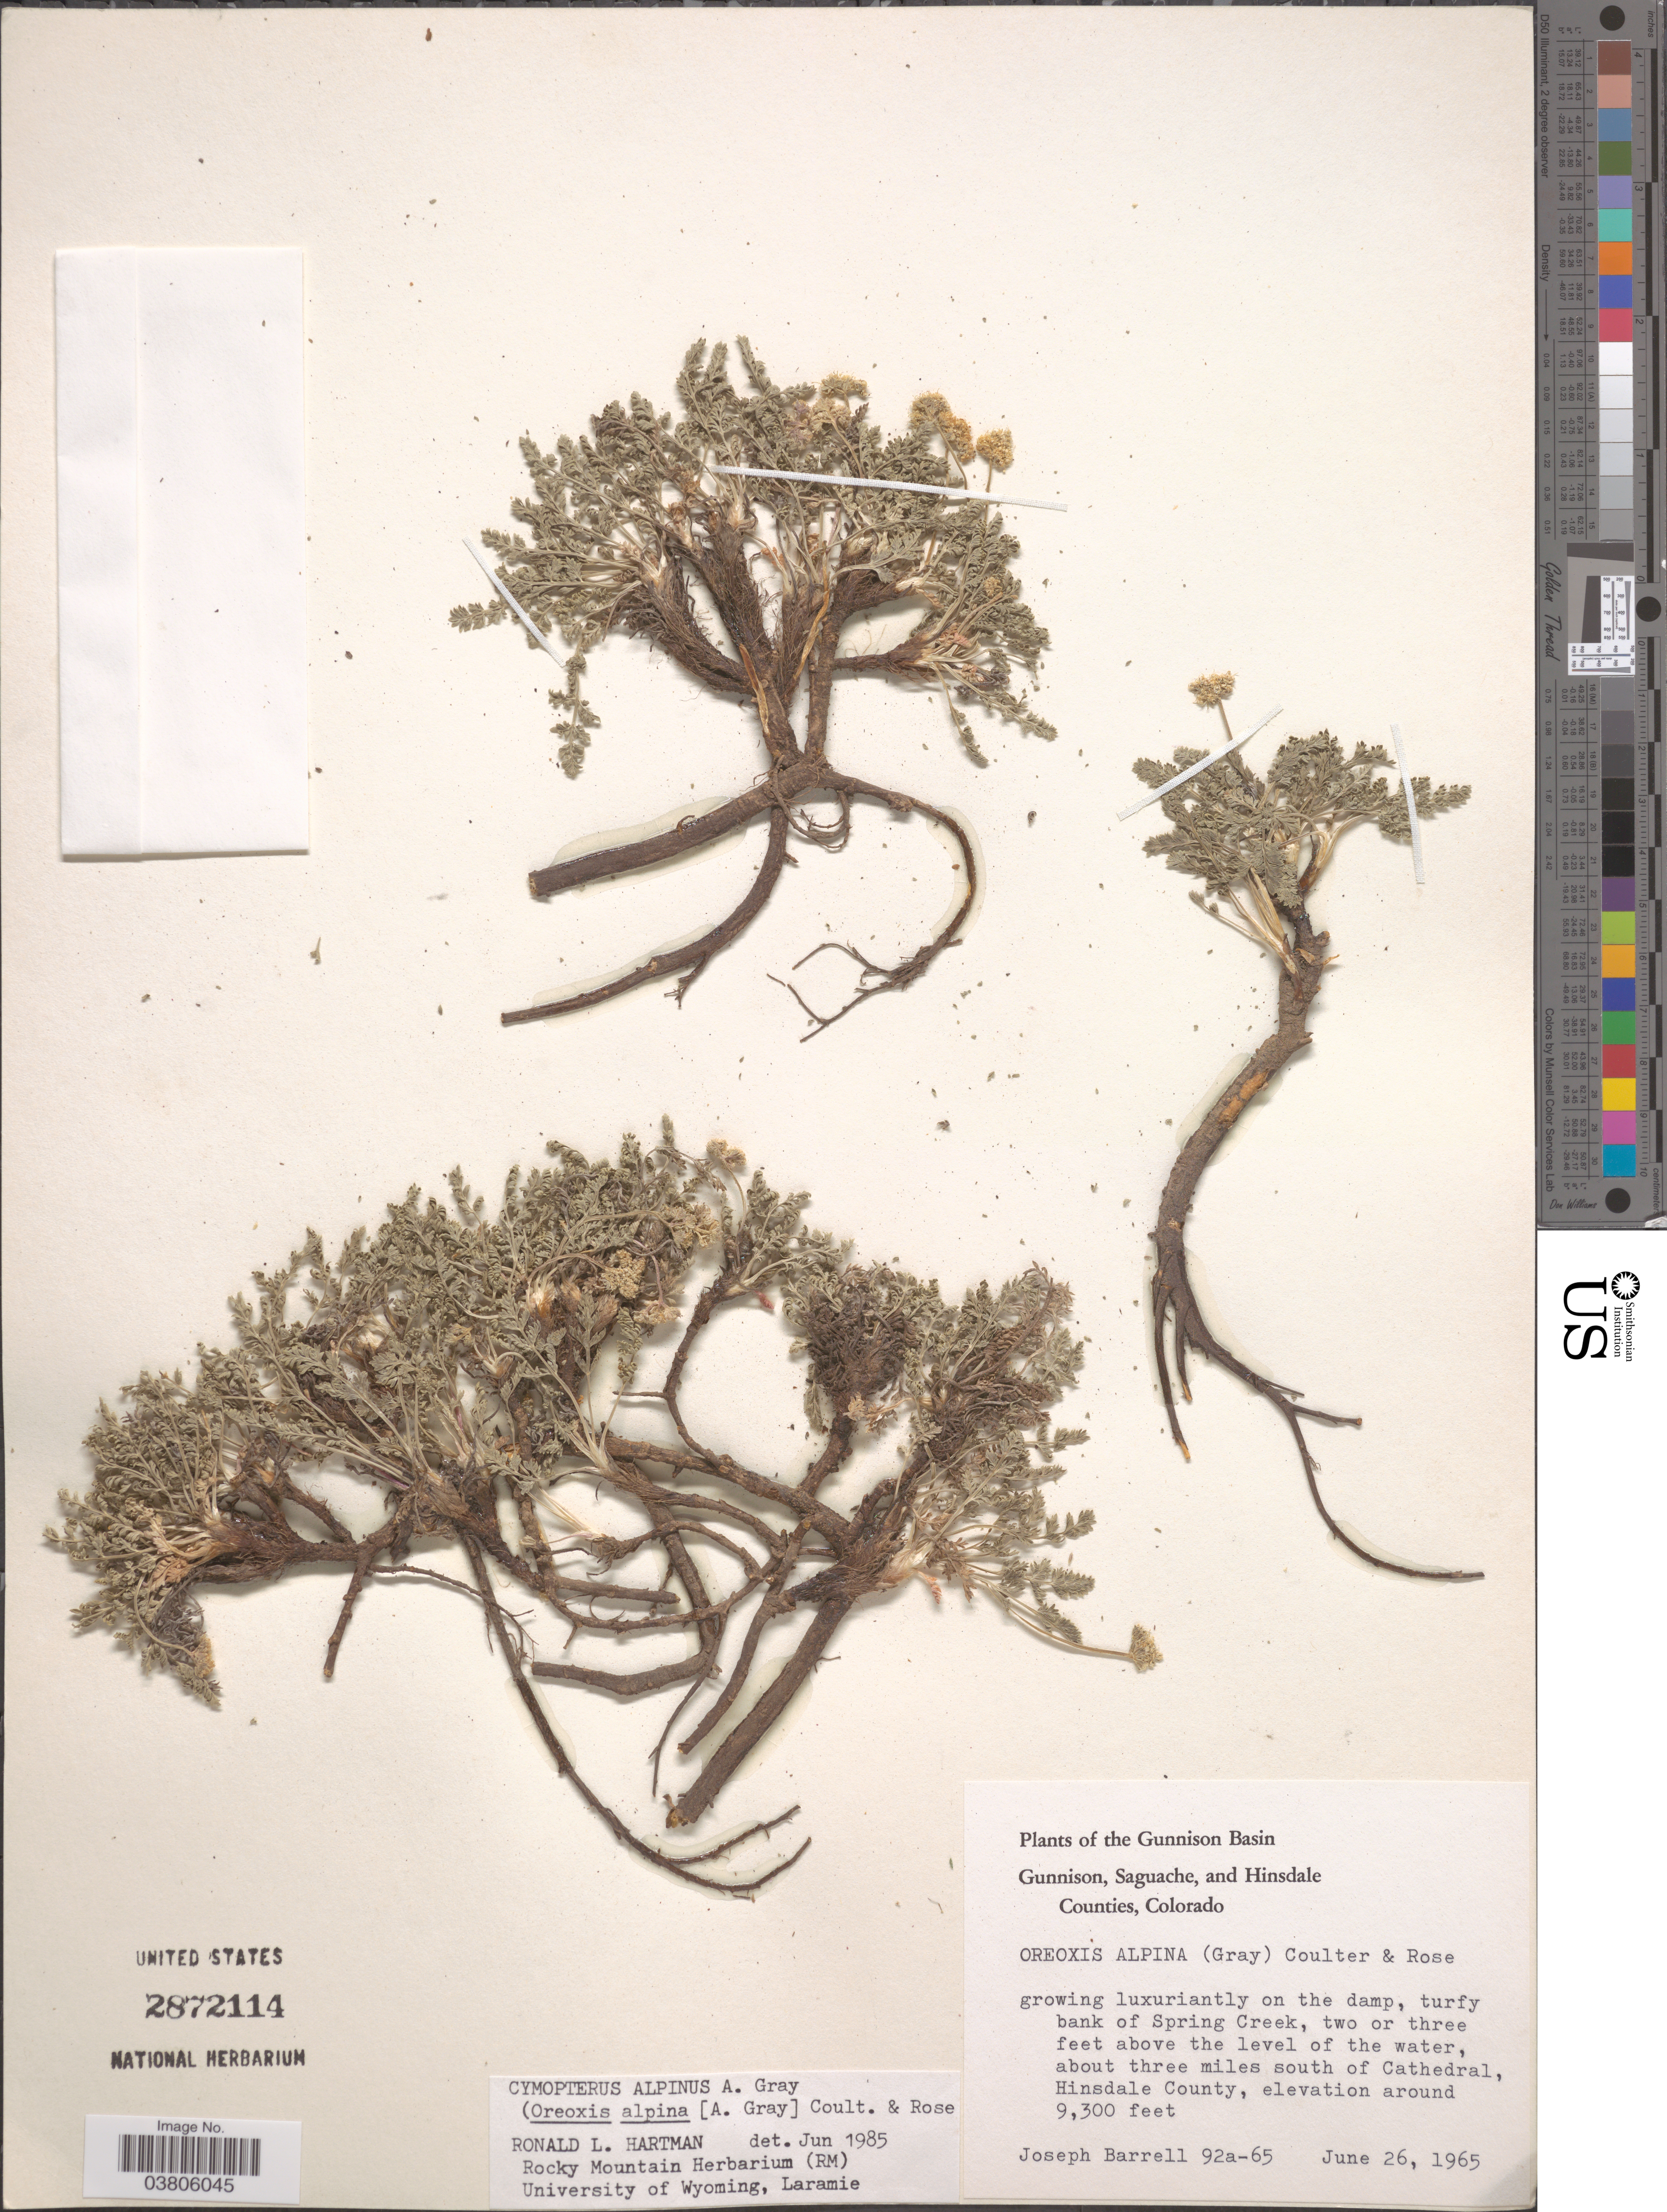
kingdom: Plantae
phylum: Tracheophyta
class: Magnoliopsida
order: Apiales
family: Apiaceae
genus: Cymopterus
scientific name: Cymopterus alpinus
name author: A. Gray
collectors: J. Barrell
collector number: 92a-65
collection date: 1965-06-26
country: United States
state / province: Colorado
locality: The Gunnison Basin. Turfy bank of Spring Creek, two or three feet above the level of the water, about three miles south of Cathedral, Hinsdale County.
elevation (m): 2835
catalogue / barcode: US 2872114